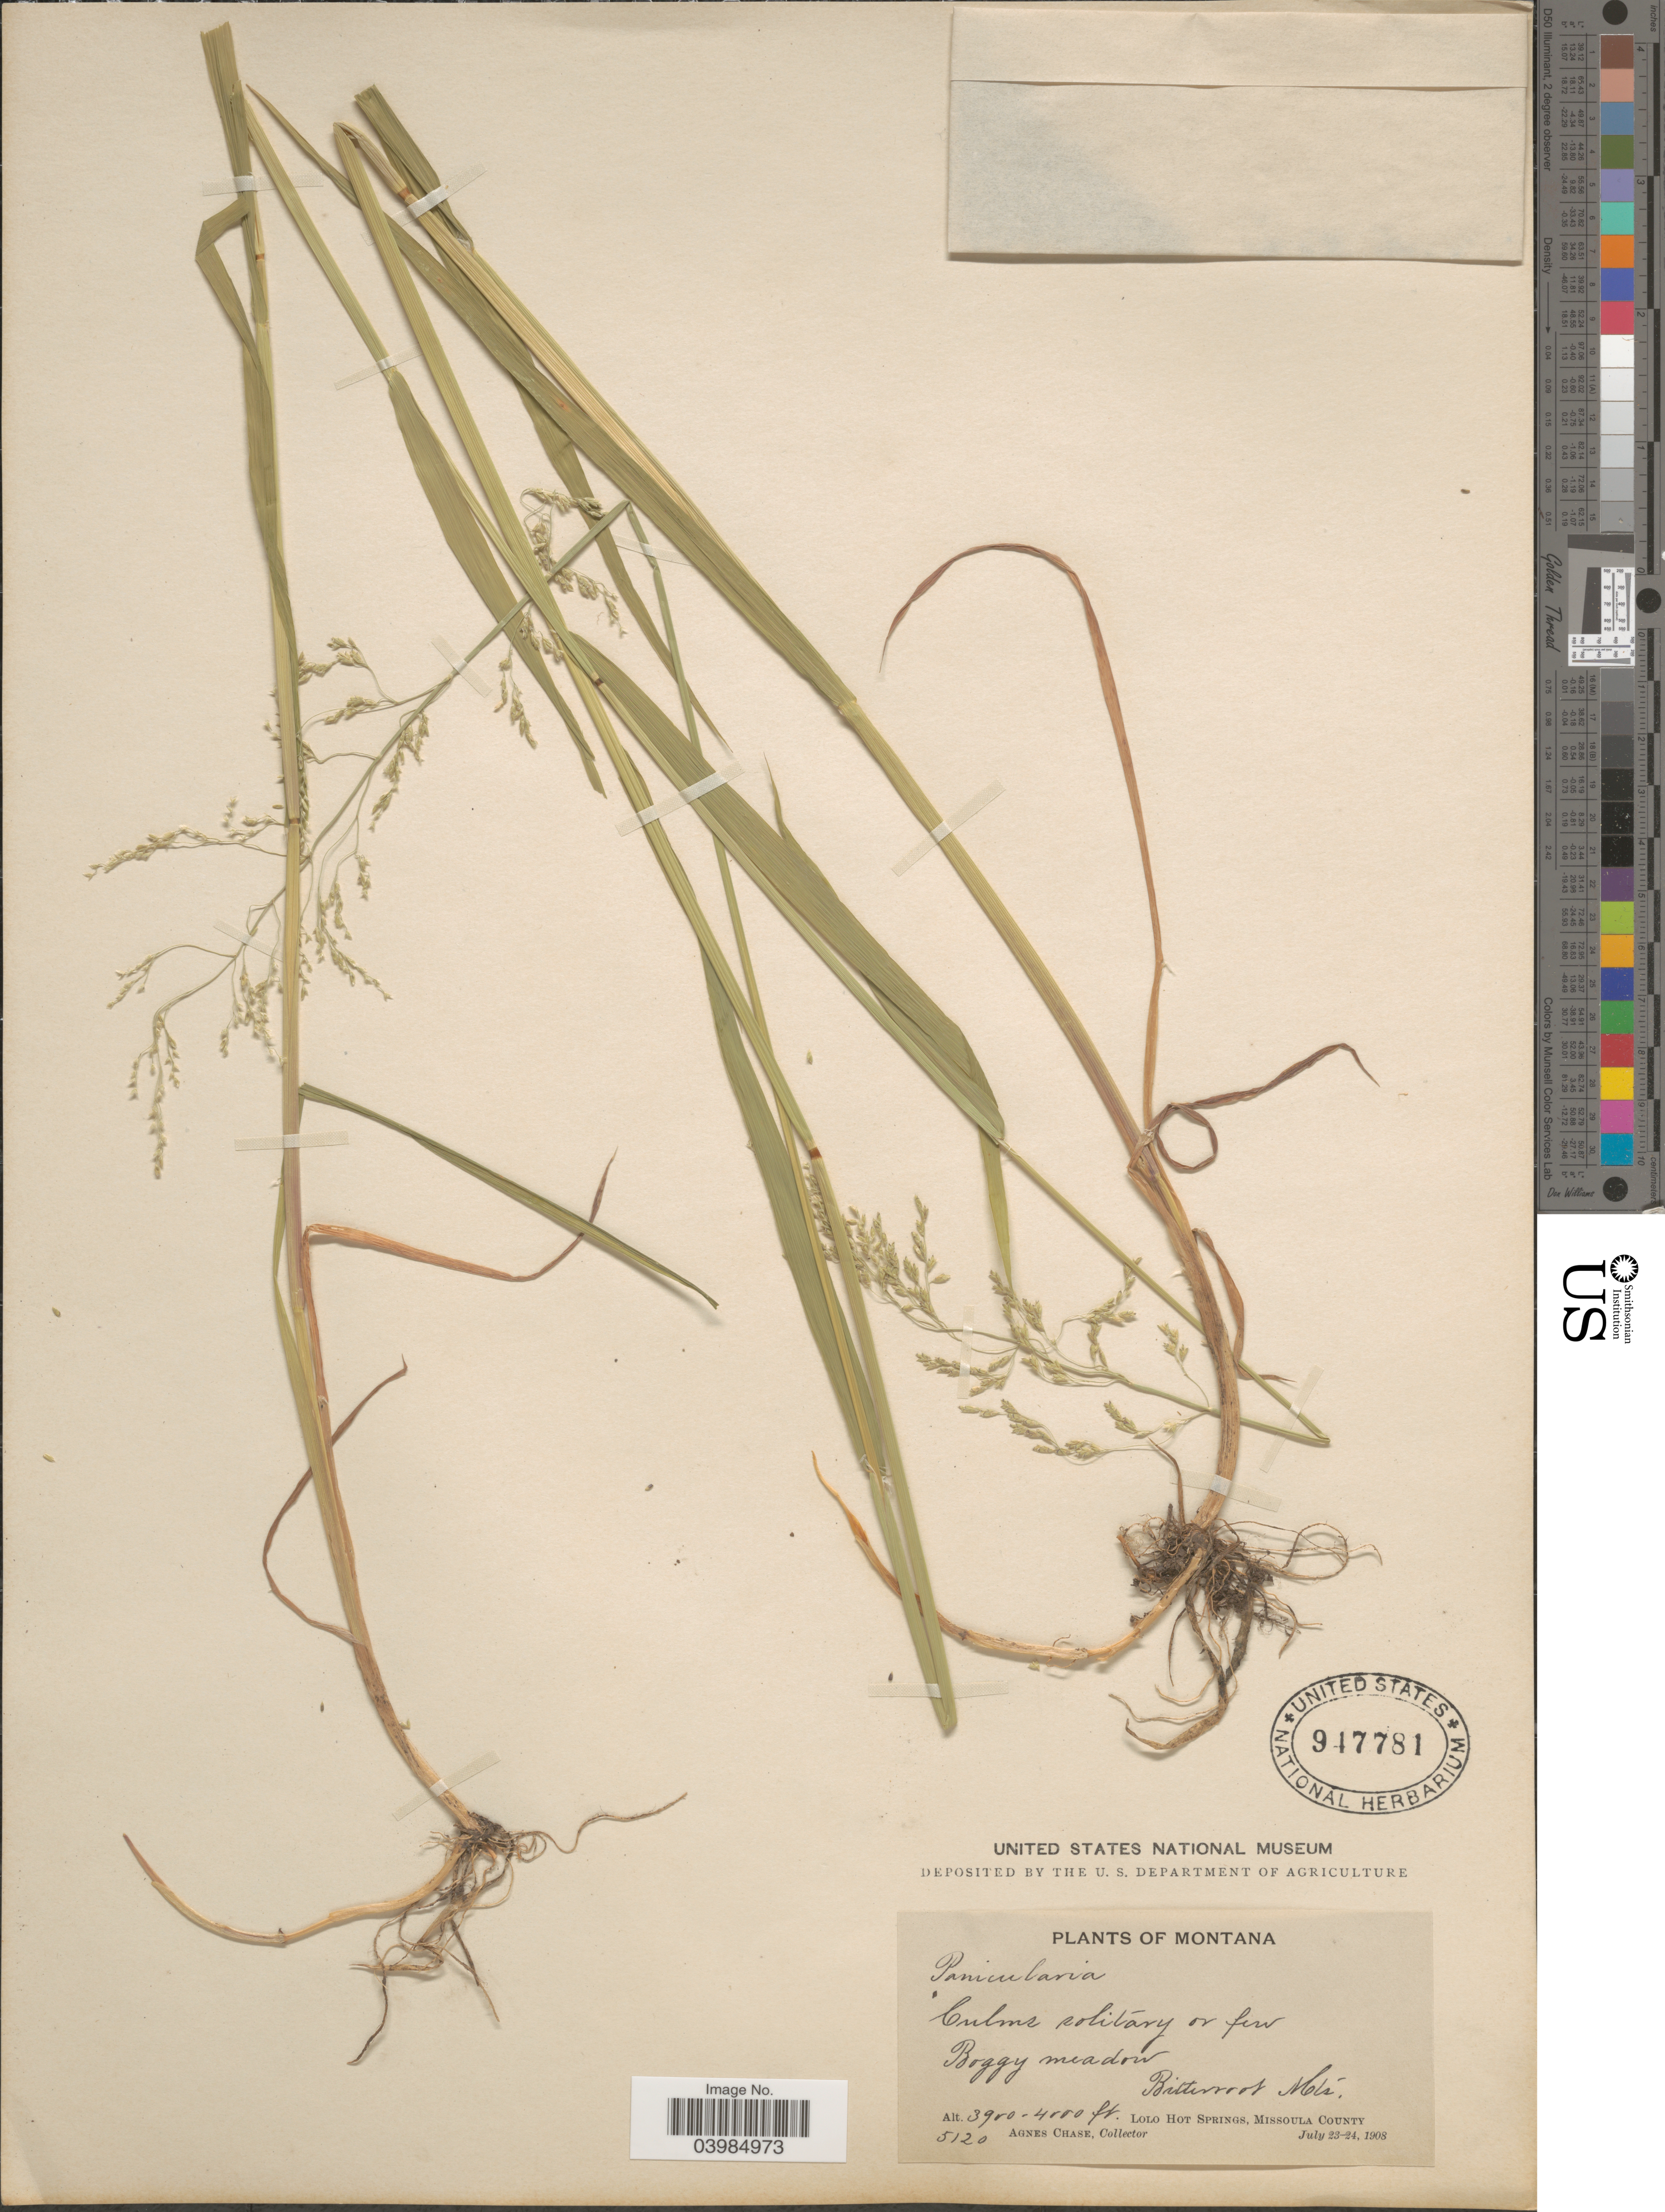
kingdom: Plantae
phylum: Tracheophyta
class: Liliopsida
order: Poales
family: Poaceae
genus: Glyceria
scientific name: Glyceria sp.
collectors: A. Chase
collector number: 5120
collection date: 1908-07-23/1908-07-24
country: United States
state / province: Montana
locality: Boggy meadow. Bitterroot Mts, Lolo Hot Springs, Missoula County.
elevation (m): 1189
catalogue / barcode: US 947781